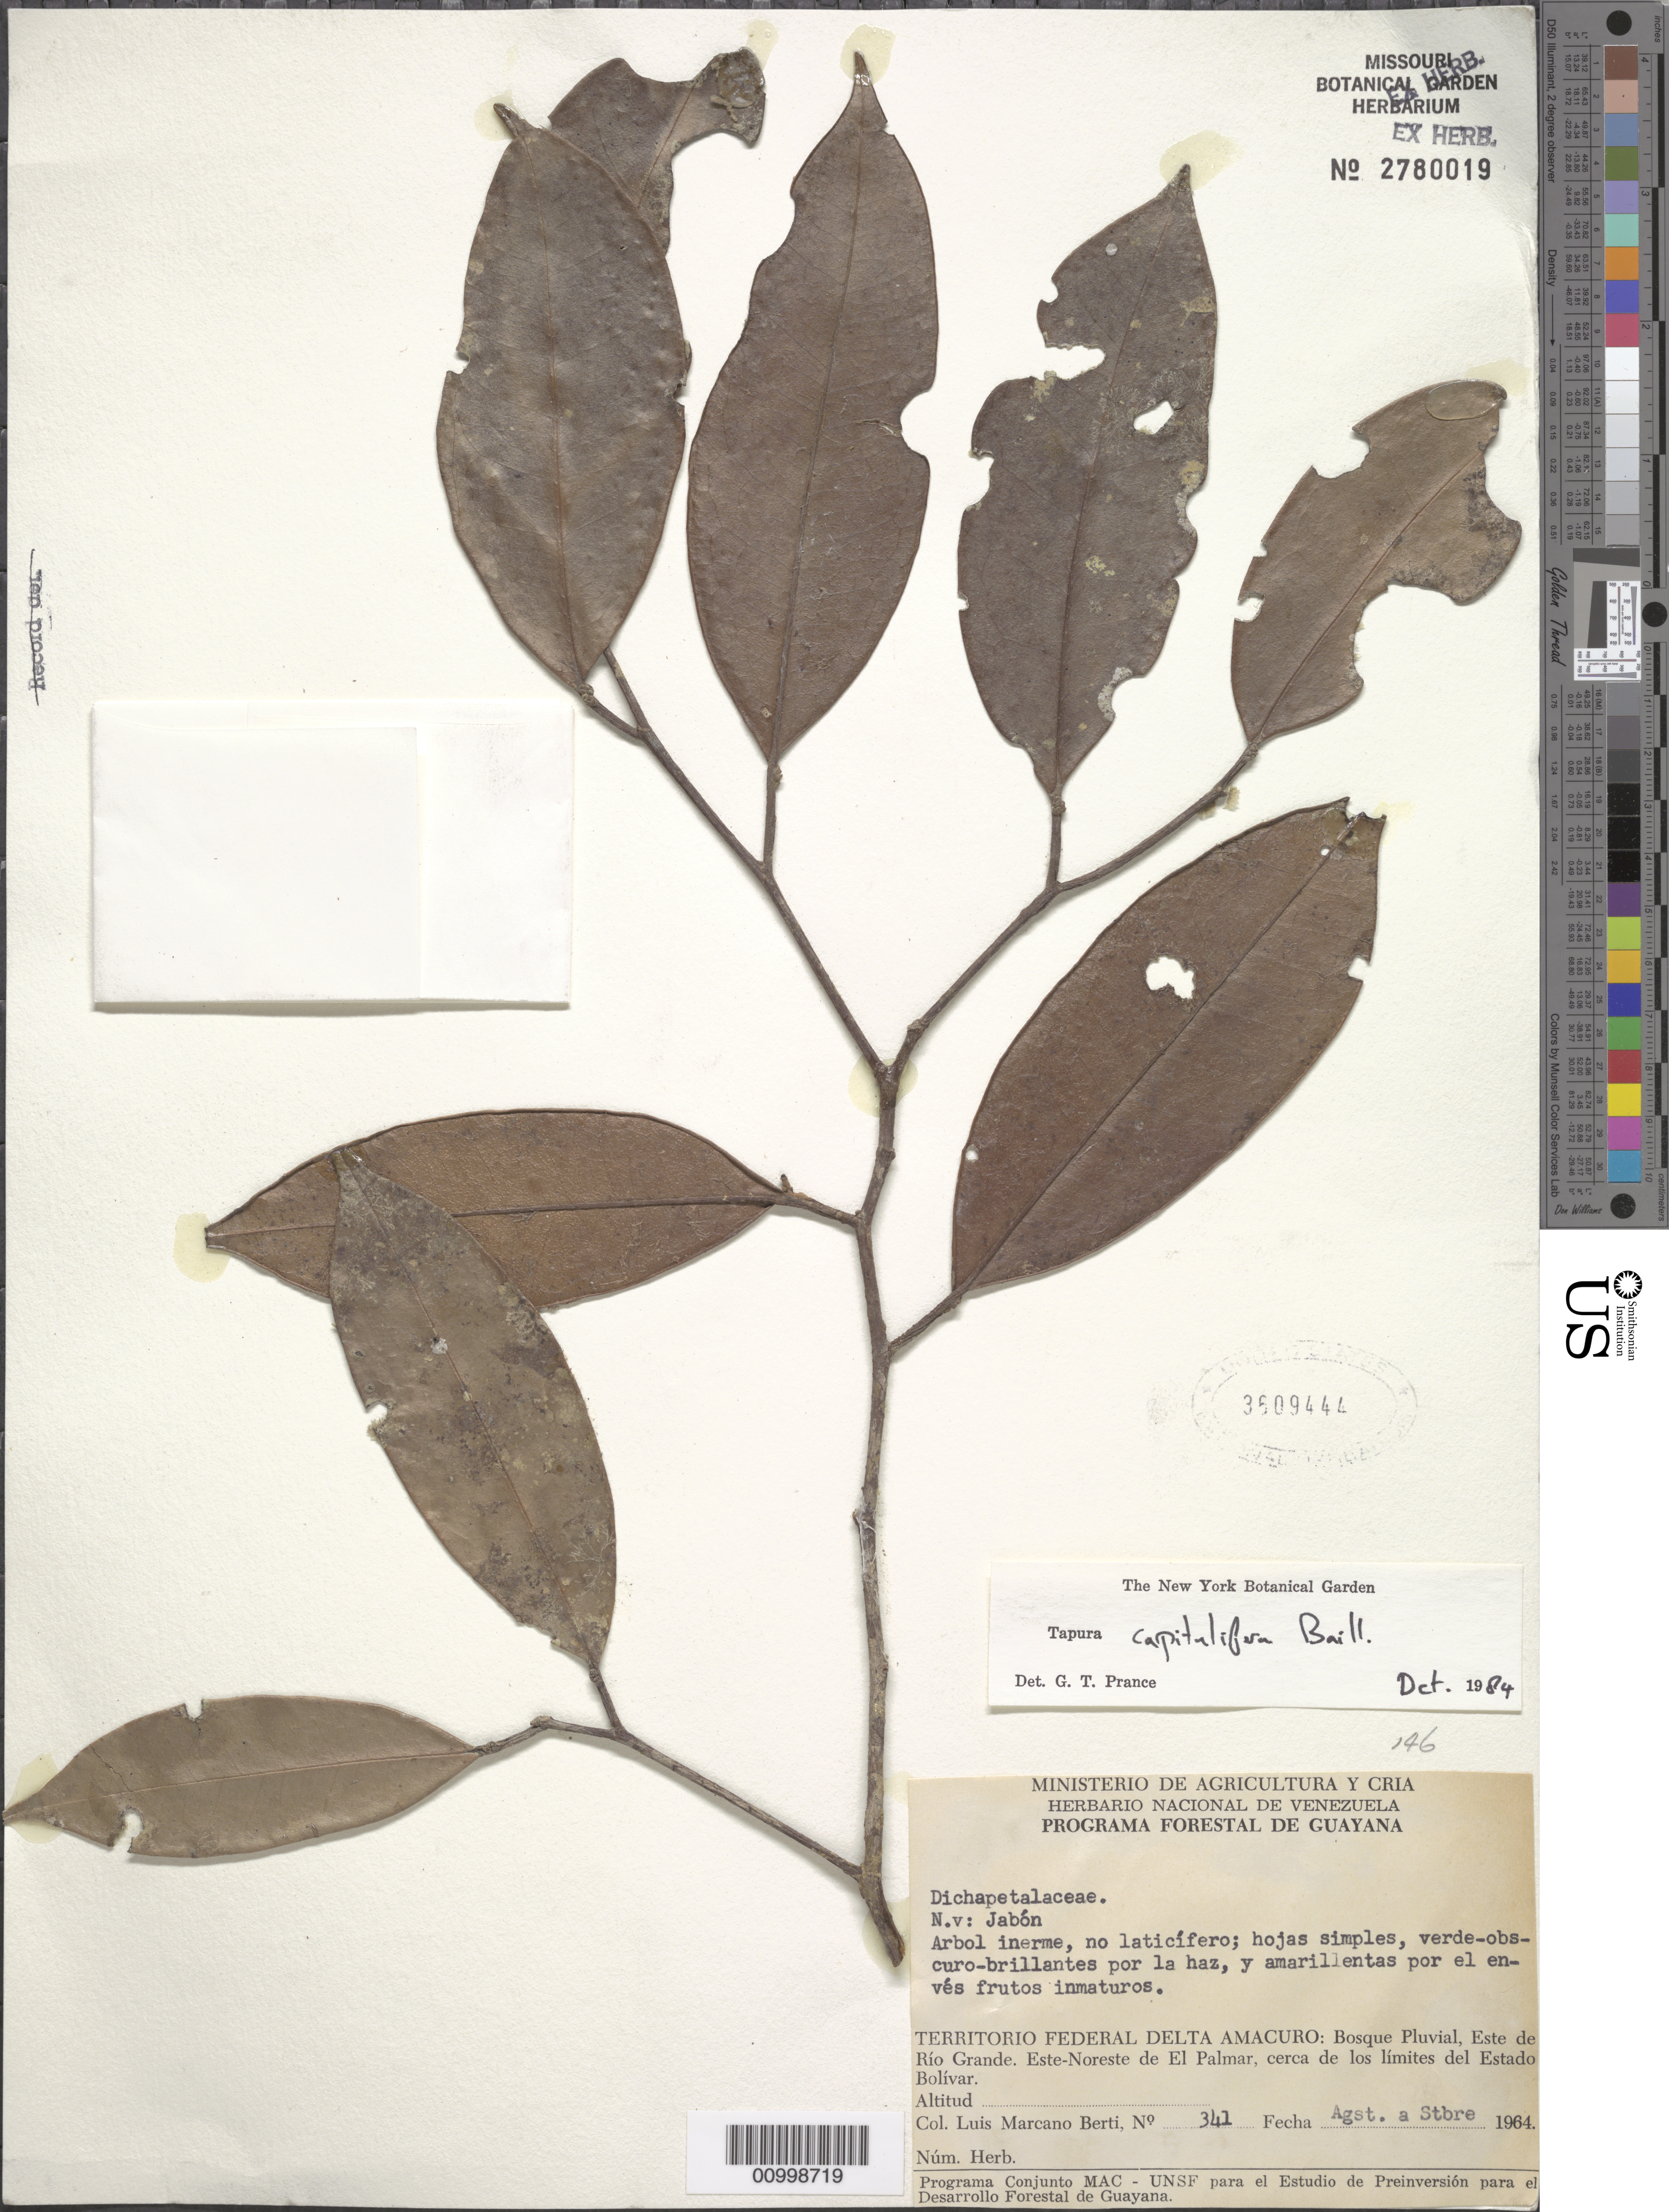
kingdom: Plantae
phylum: Tracheophyta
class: Magnoliopsida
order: Malpighiales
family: Dichapetalaceae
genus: Tapura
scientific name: Tapura capitulifera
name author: Baill.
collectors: L. Marcano-Berti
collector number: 341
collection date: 1964-08/1964-09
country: Venezuela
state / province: Delta Amacuro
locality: Territorio Federal Delta Amacuro: Bosque Pluvial, Este de Río Grande. Este-Noreste de El Palmar, cerca de los límites del Estado Bolívar.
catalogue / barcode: US 3609444